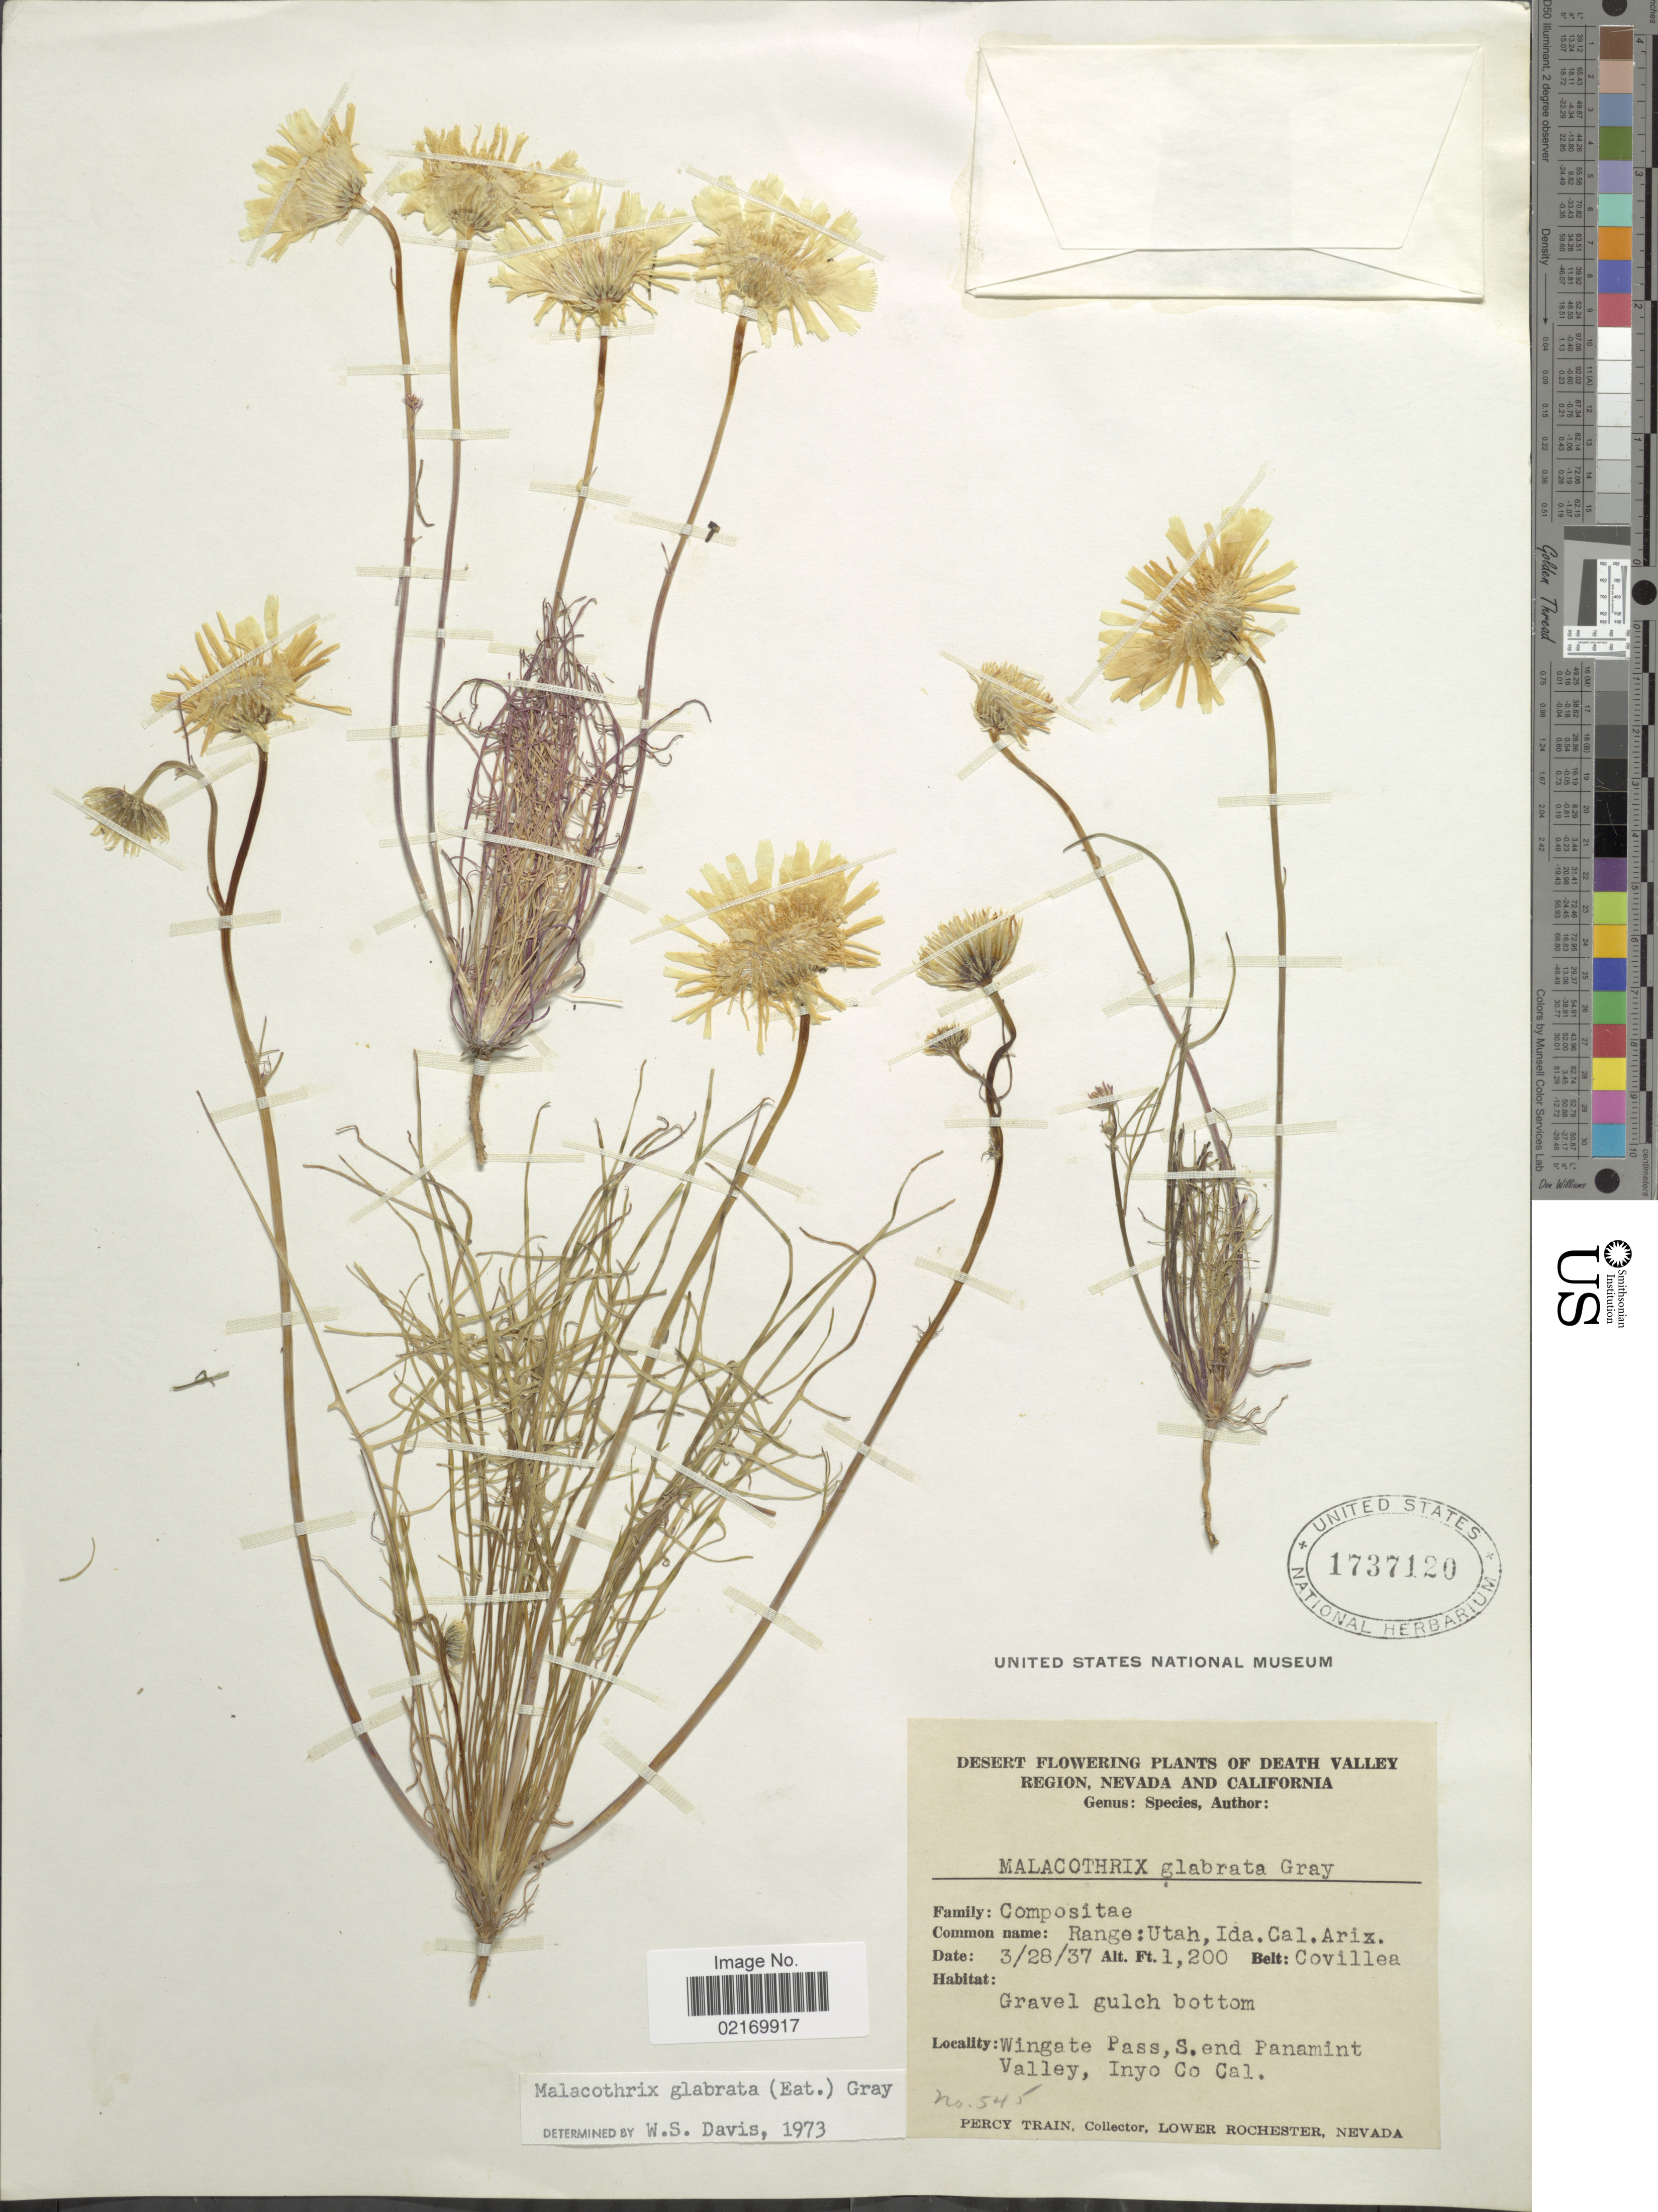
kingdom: Plantae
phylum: Tracheophyta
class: Magnoliopsida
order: Asterales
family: Asteraceae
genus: Malacothrix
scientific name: Malacothrix glabrata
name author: (A. Gray ex D.C. Eaton) A. Gray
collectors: P. Train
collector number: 545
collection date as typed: Transcribed d/m/y: 28/3/37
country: United States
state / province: California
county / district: Inyo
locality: Wingate Pass, S. end of Panamint Valley, Inyo Co., Cal.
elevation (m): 366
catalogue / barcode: US 1737120